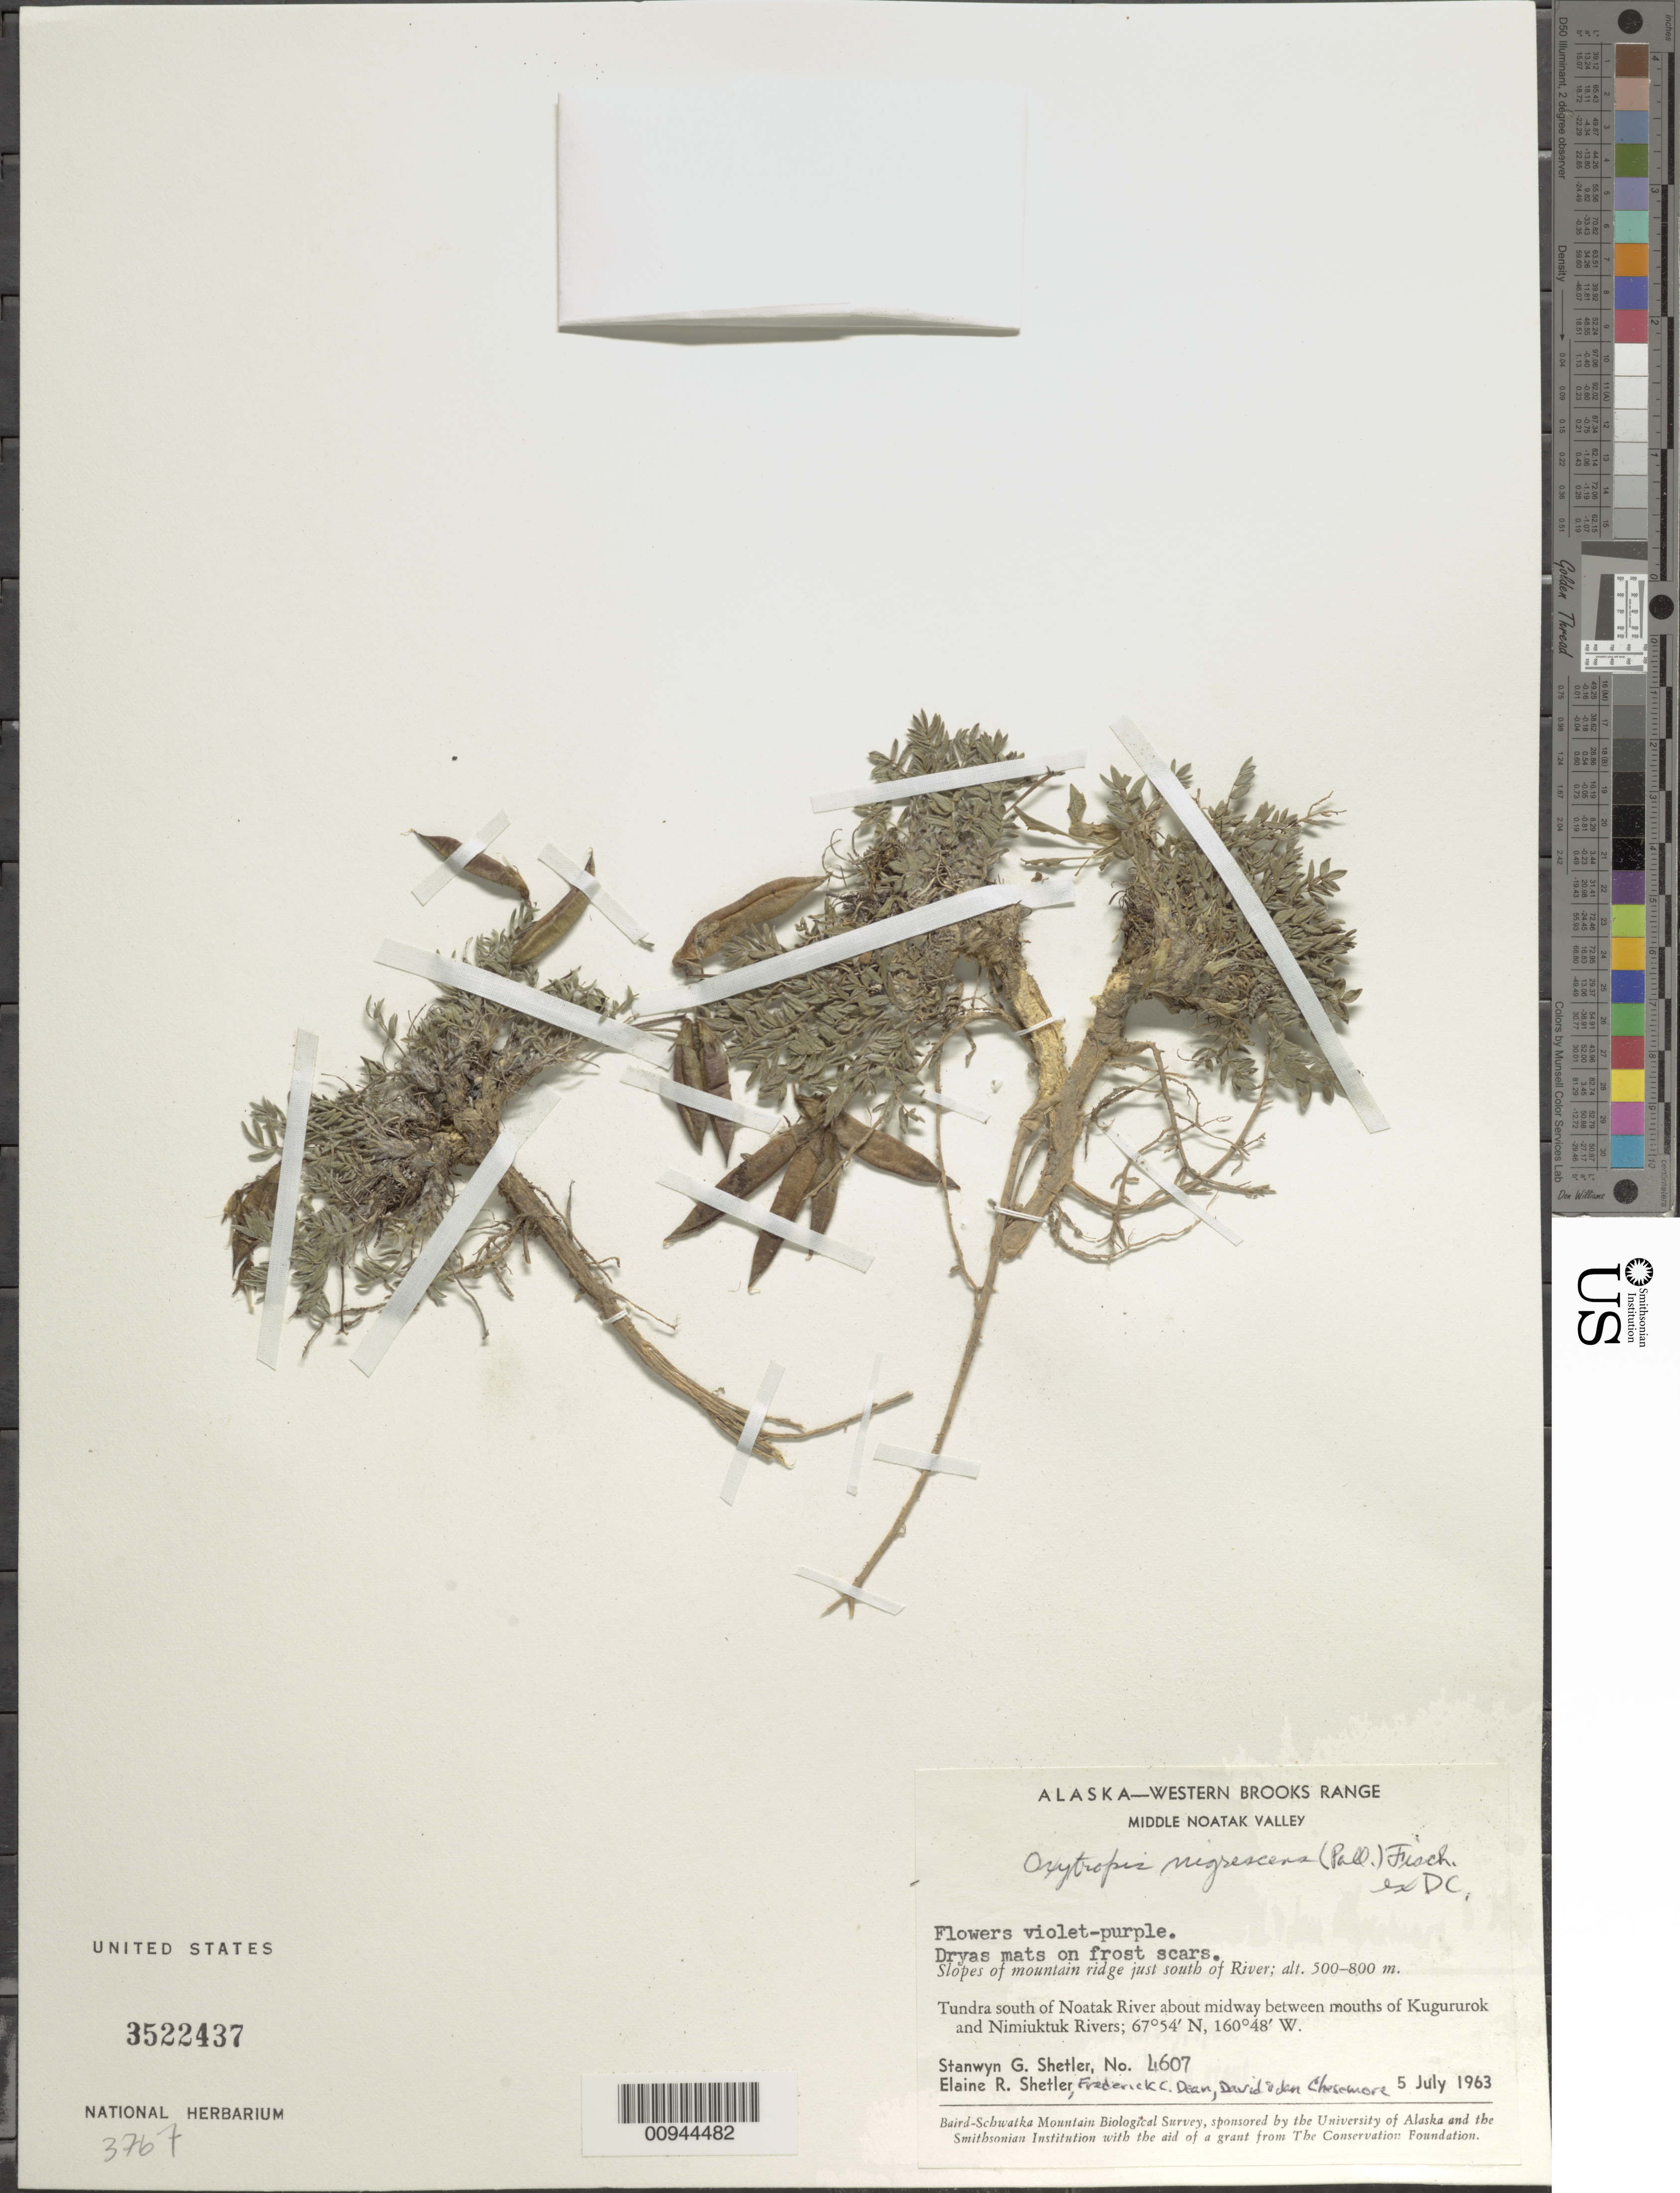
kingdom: Plantae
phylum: Tracheophyta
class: Magnoliopsida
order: Fabales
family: Fabaceae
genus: Oxytropis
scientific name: Oxytropis nigrescens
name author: (Pall.) Fisch. ex DC.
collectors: S. Shetler, E. R. Shetler, F. C. Dean, D. Chesemore & J. Chesemore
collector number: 4607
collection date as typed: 05 Jul 1963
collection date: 1963-07-05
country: United States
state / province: Alaska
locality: S of Noatak River about midway between mouths of Kugururok and Nimiuktuk Rivers. Western Brooks Range, Middle Noatak Valley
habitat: Tundra. Slopes of mountain ridge just south of River.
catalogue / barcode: US 3522437